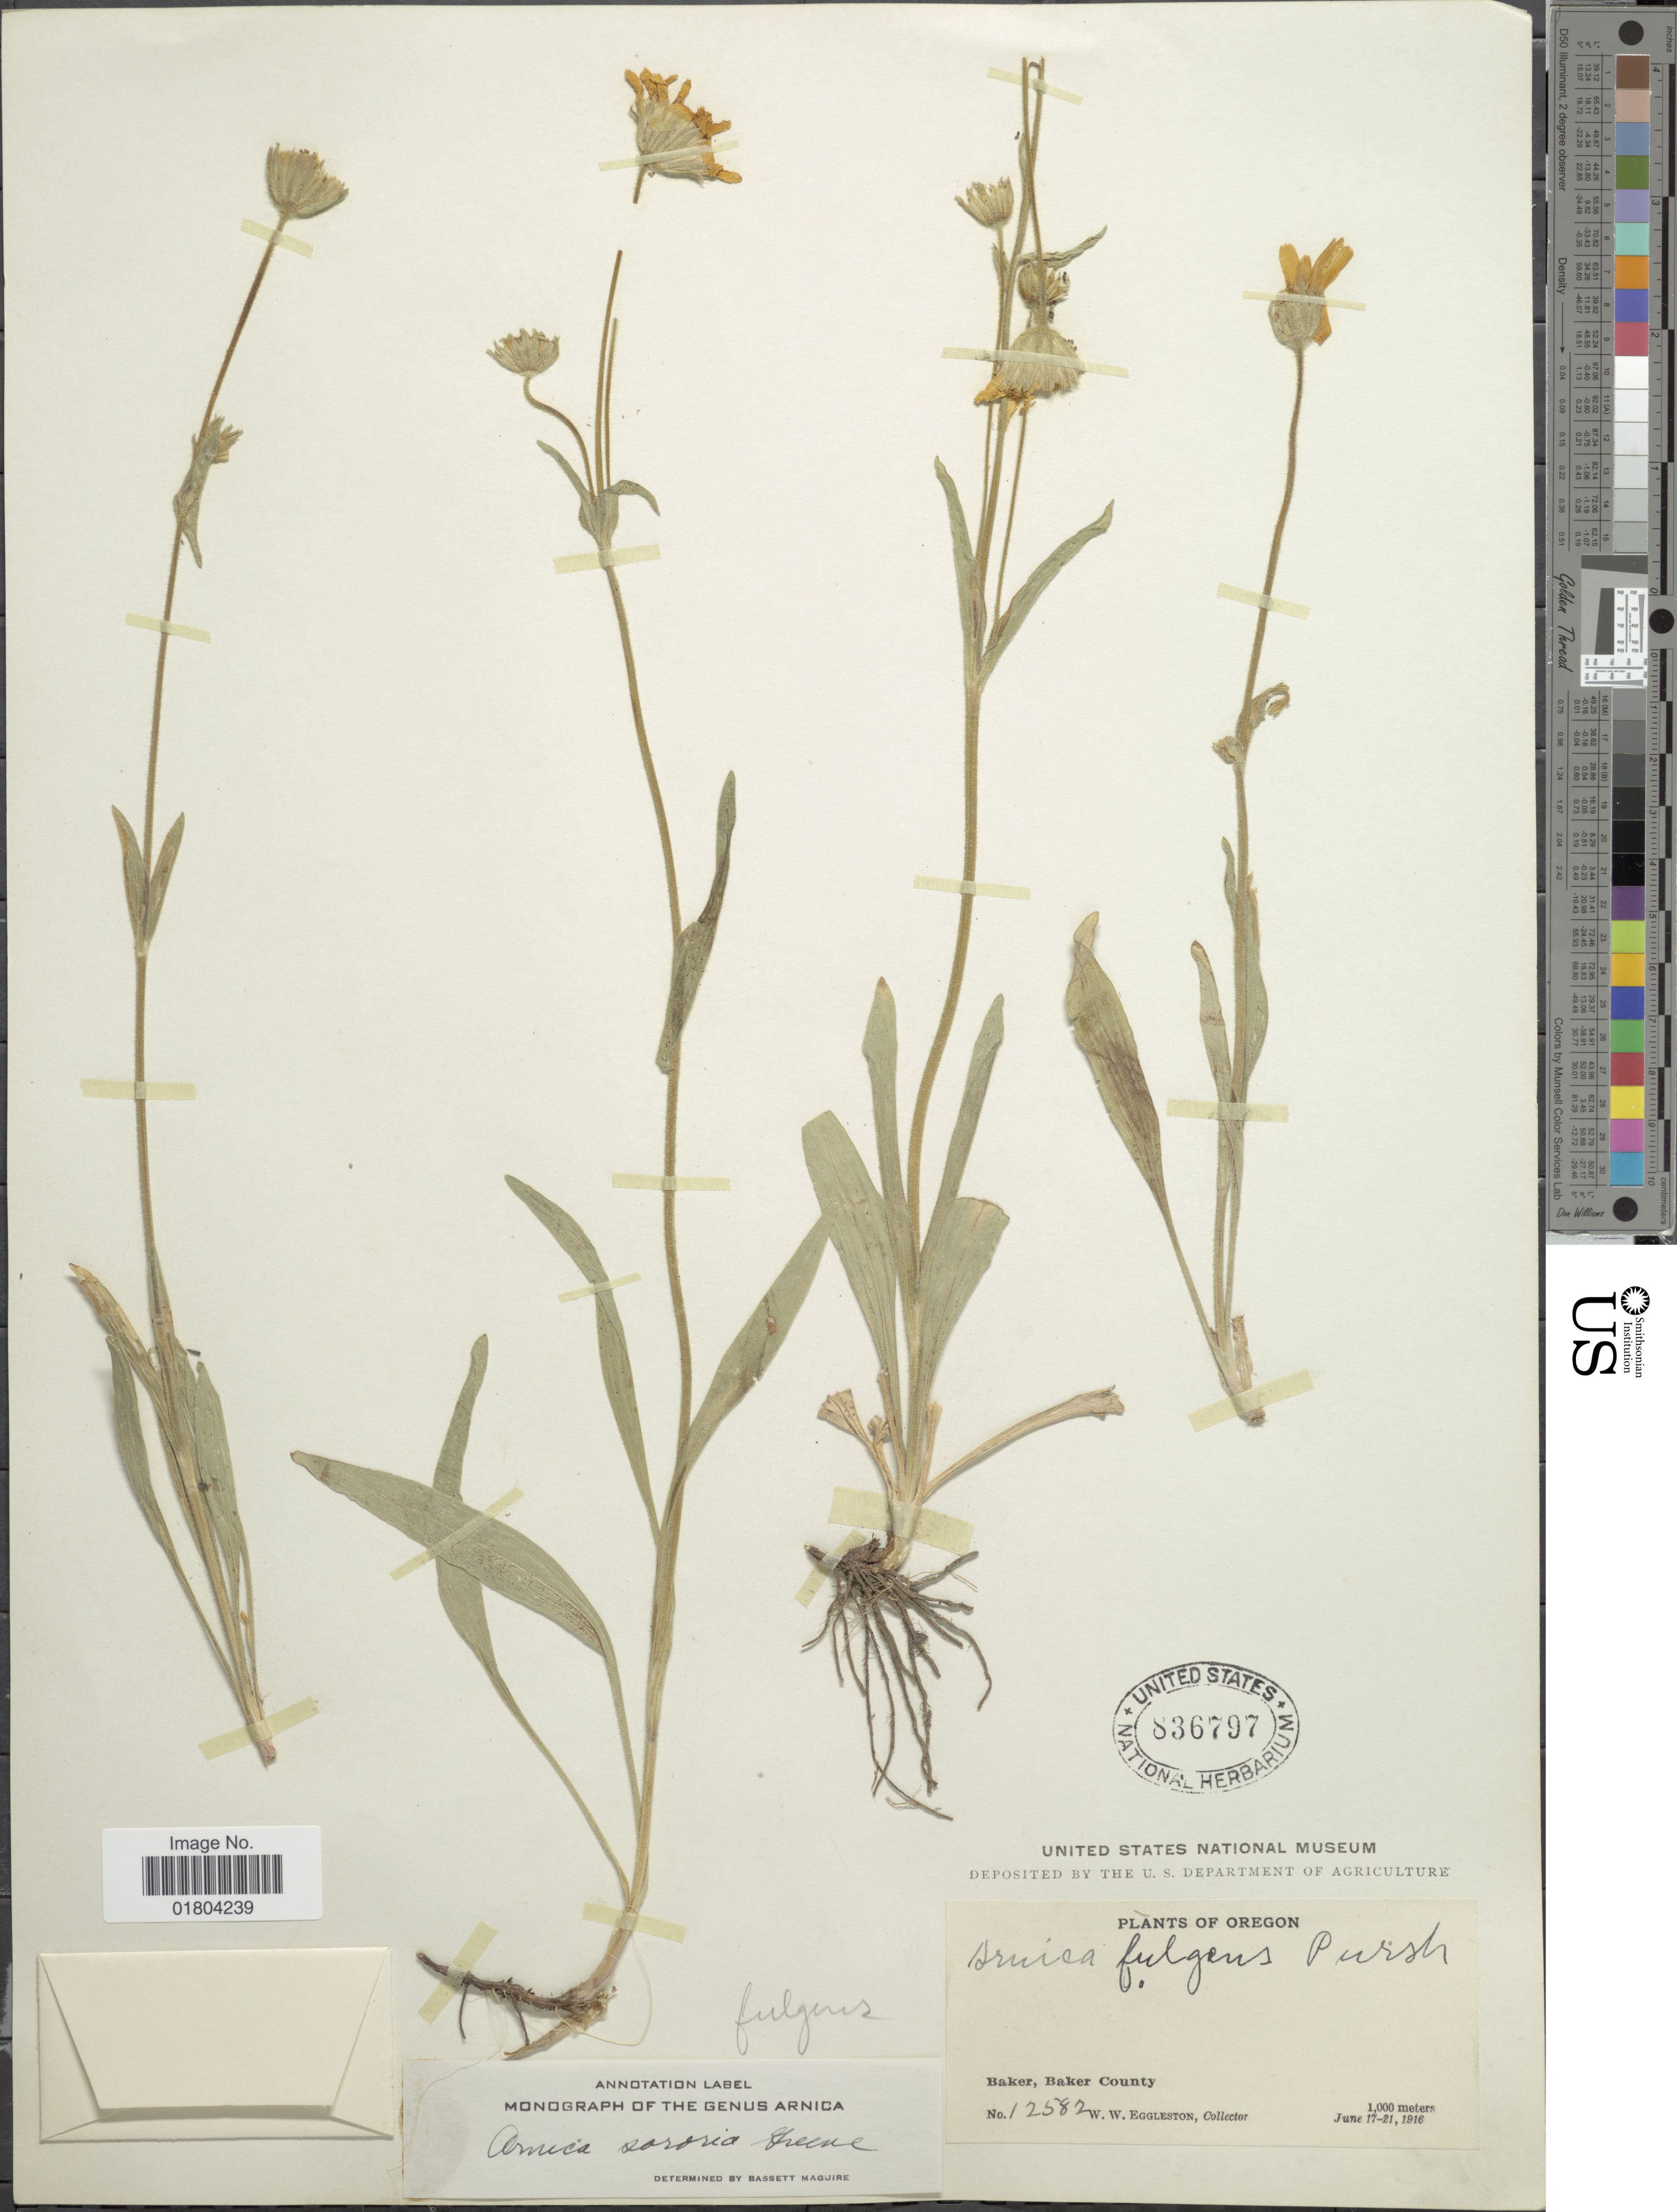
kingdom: Plantae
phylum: Tracheophyta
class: Magnoliopsida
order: Asterales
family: Asteraceae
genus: Arnica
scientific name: Arnica sororia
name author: Greene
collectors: W. W. Eggleston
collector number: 12582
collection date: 1916-06-17/1916-06-21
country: United States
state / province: Oregon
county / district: Baker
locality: Baker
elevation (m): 1000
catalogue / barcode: US 836797